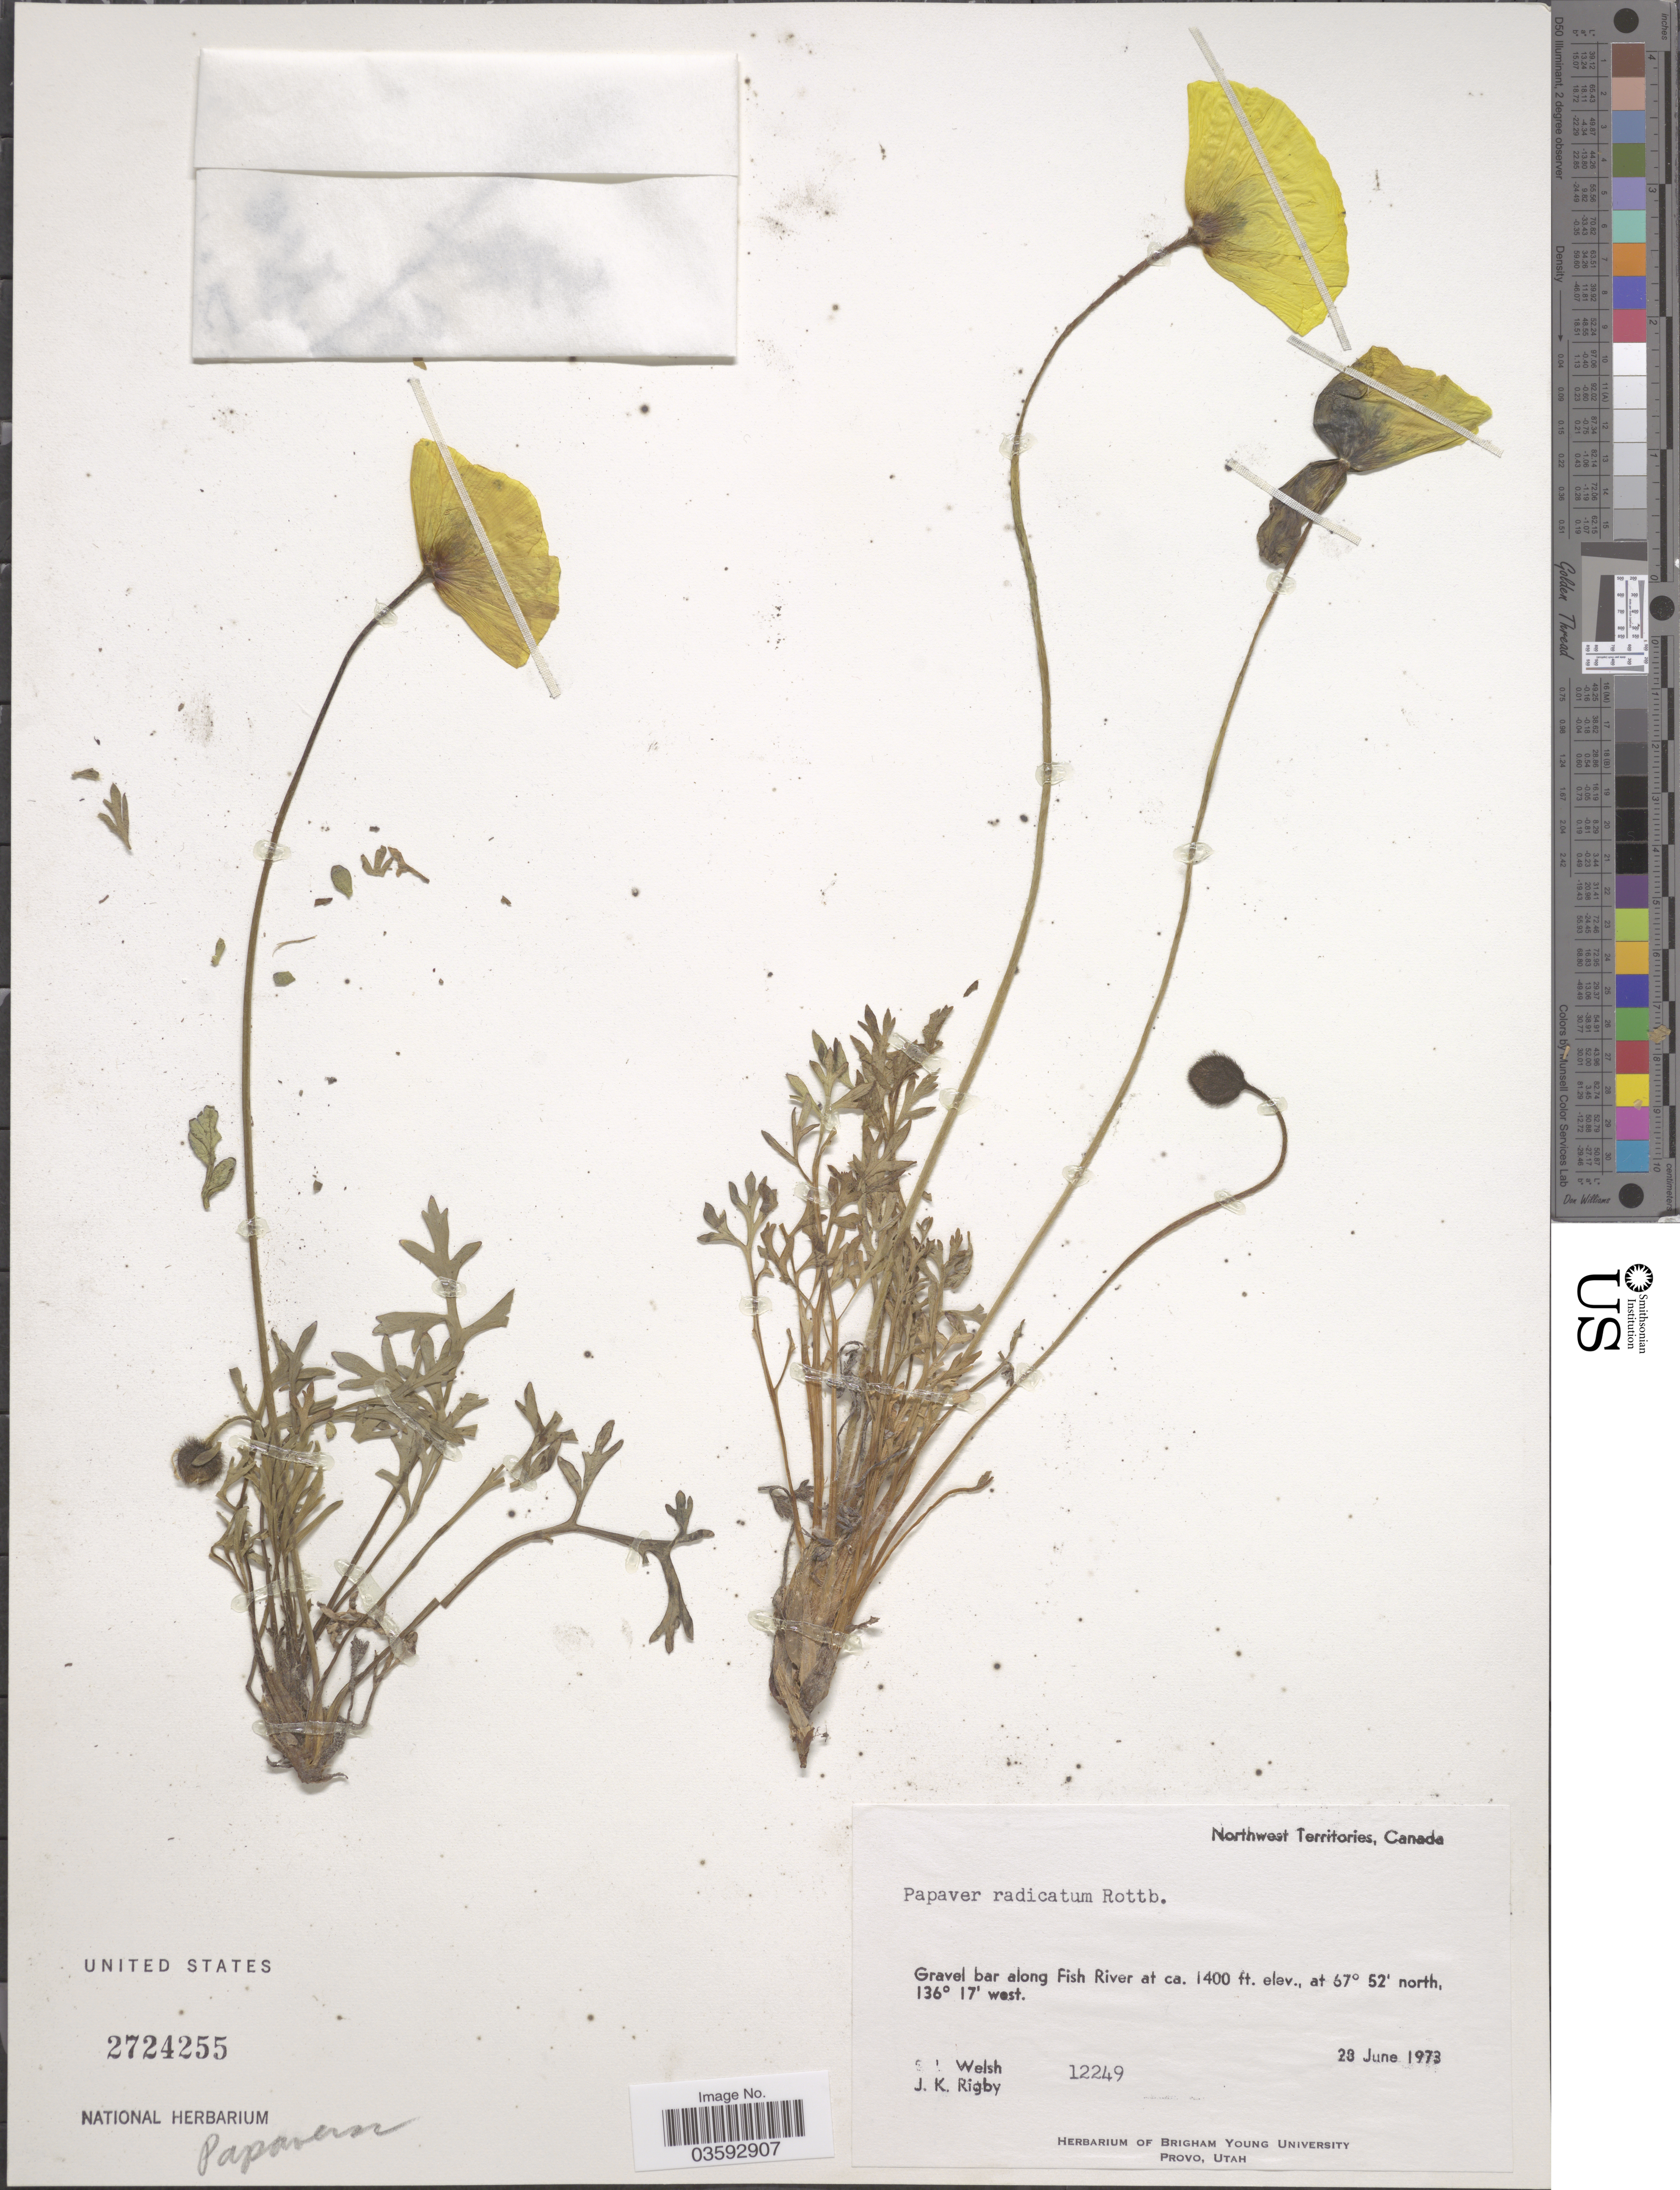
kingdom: Plantae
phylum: Tracheophyta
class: Magnoliopsida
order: Ranunculales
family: Papaveraceae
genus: Papaver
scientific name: Papaver radicatum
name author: Rottb.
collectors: S. Welsh & J. Rigby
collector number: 12249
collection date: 1973-06-28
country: Canada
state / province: Northwest Territories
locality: Gravel bar along Fish River.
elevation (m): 427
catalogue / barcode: US 2724255